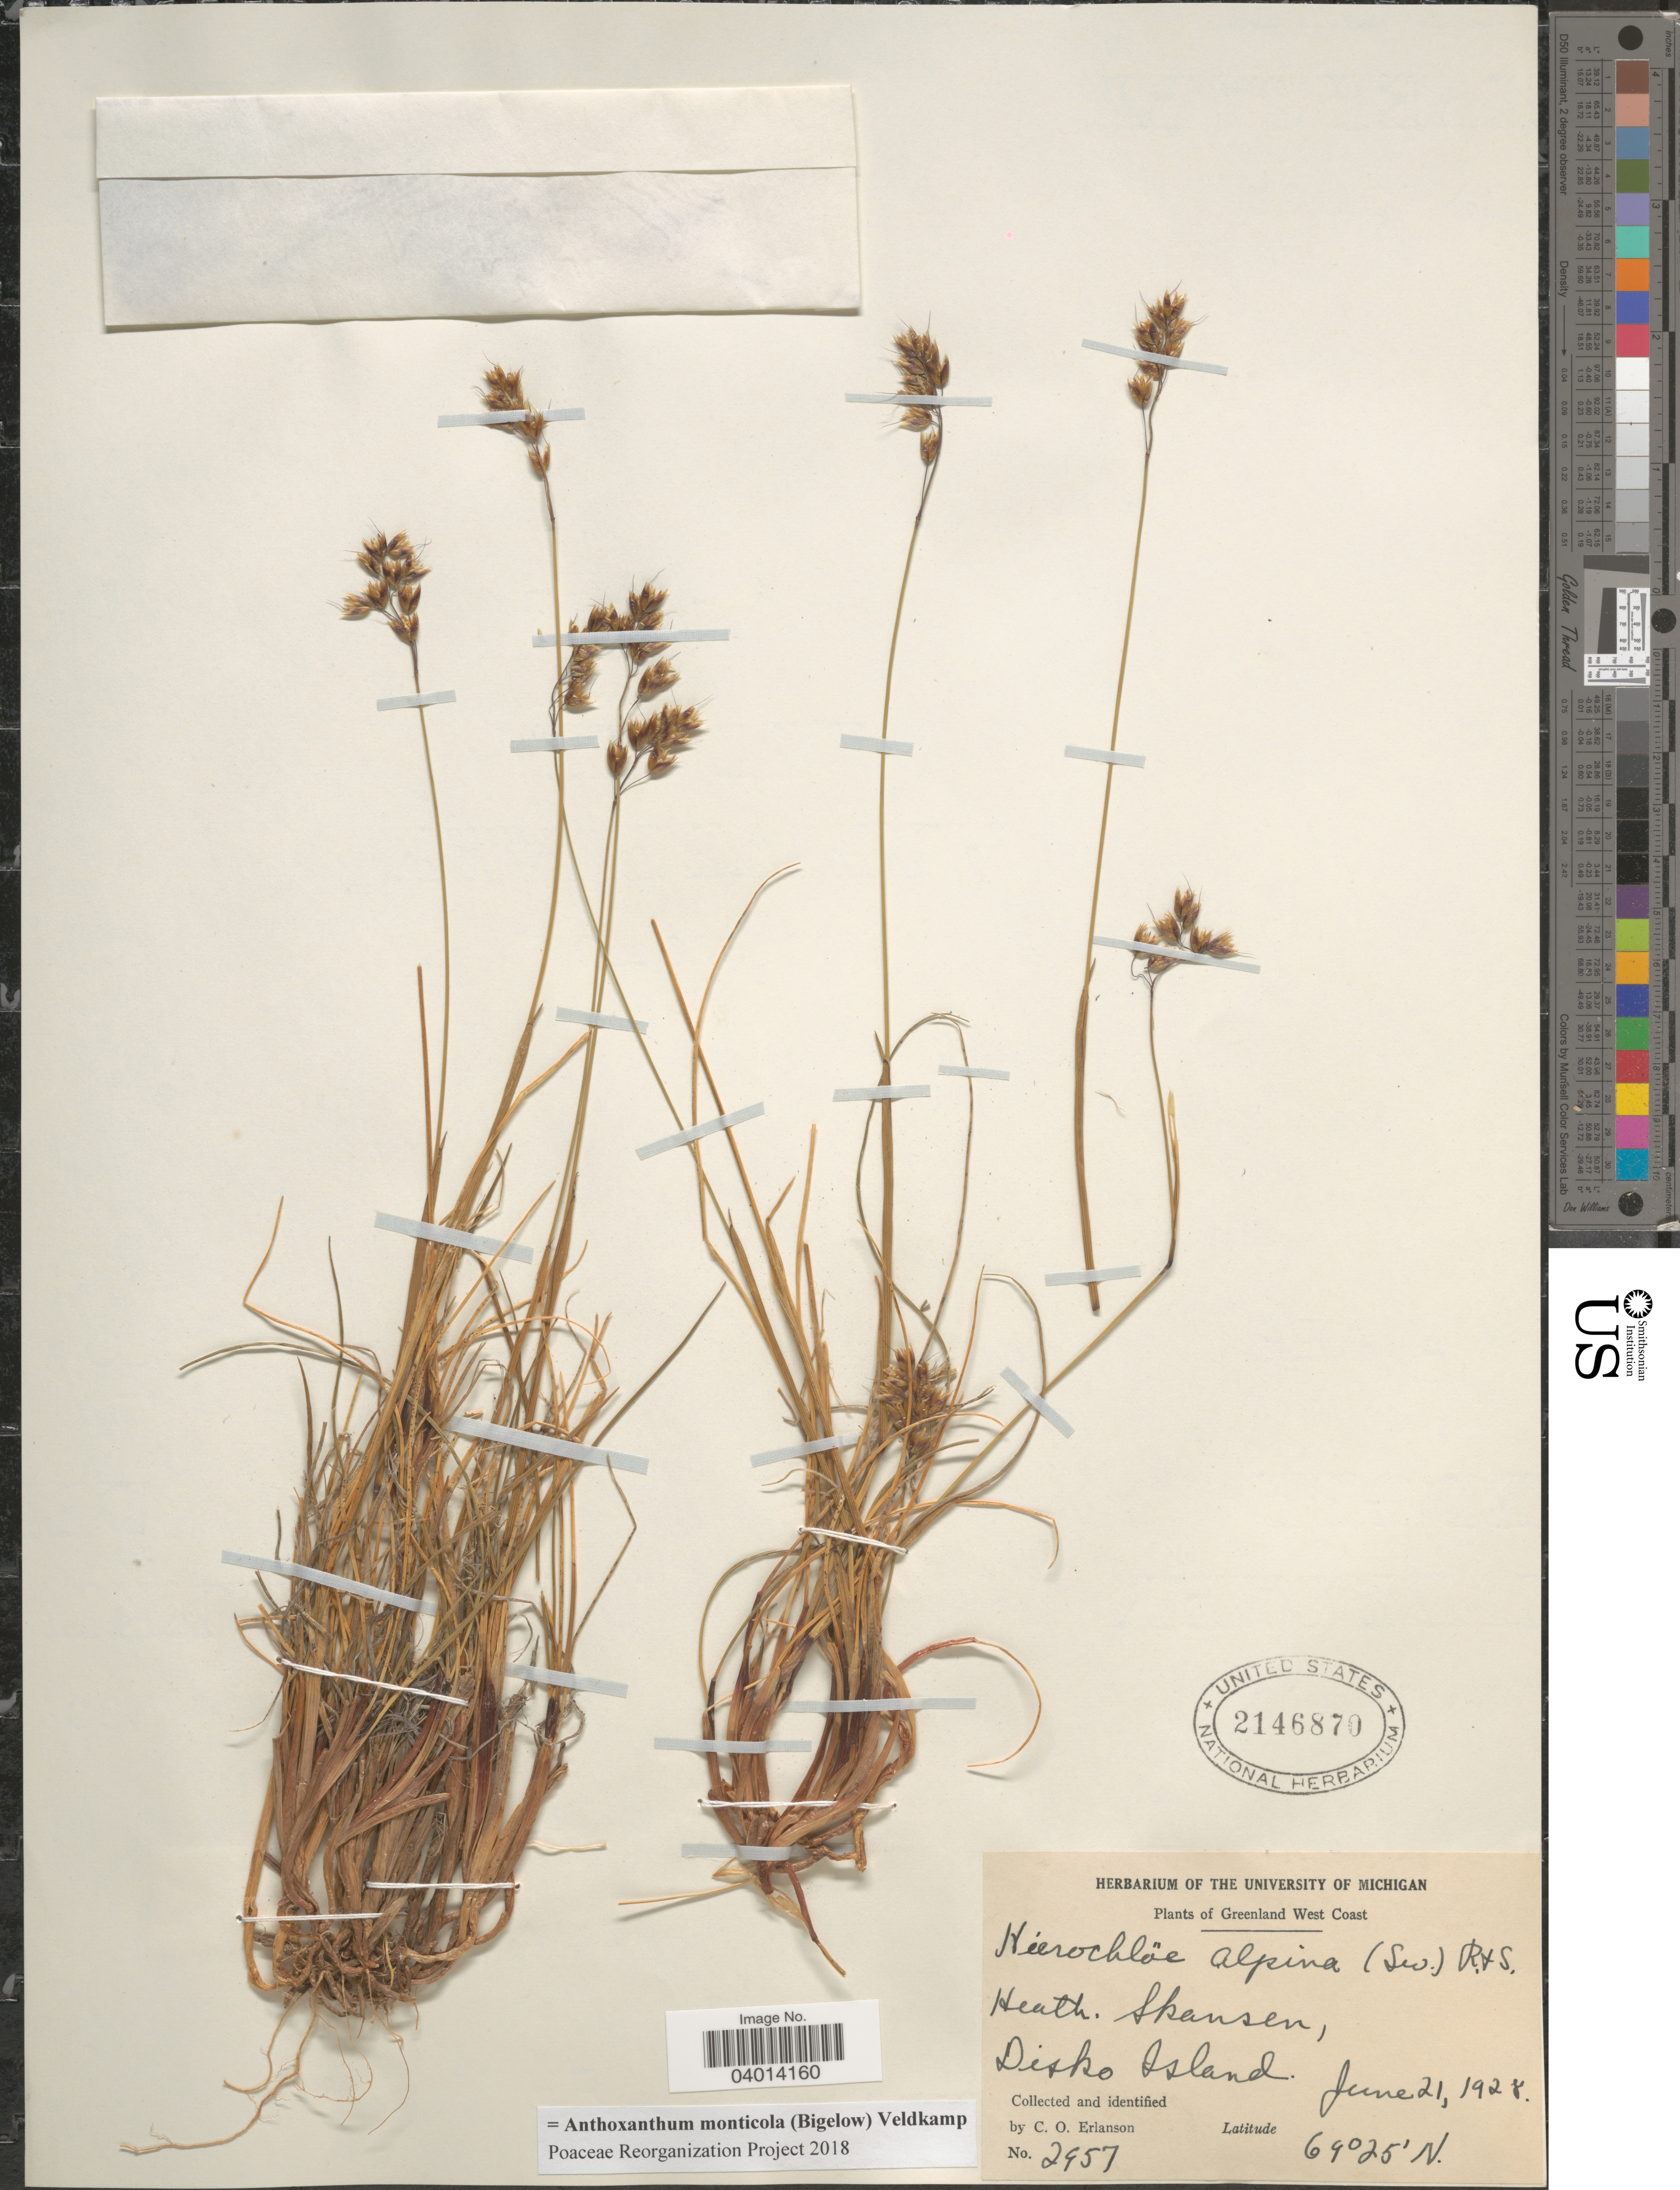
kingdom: Plantae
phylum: Tracheophyta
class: Liliopsida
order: Poales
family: Poaceae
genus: Anthoxanthum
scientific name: Anthoxanthum monticola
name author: (Bigelow) Veldkamp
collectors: C. O. Erlanson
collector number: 2957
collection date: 1928-06-21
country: Greenland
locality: Greenland West Coast. Heath. Skansen, Disko Island.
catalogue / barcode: US 2146870